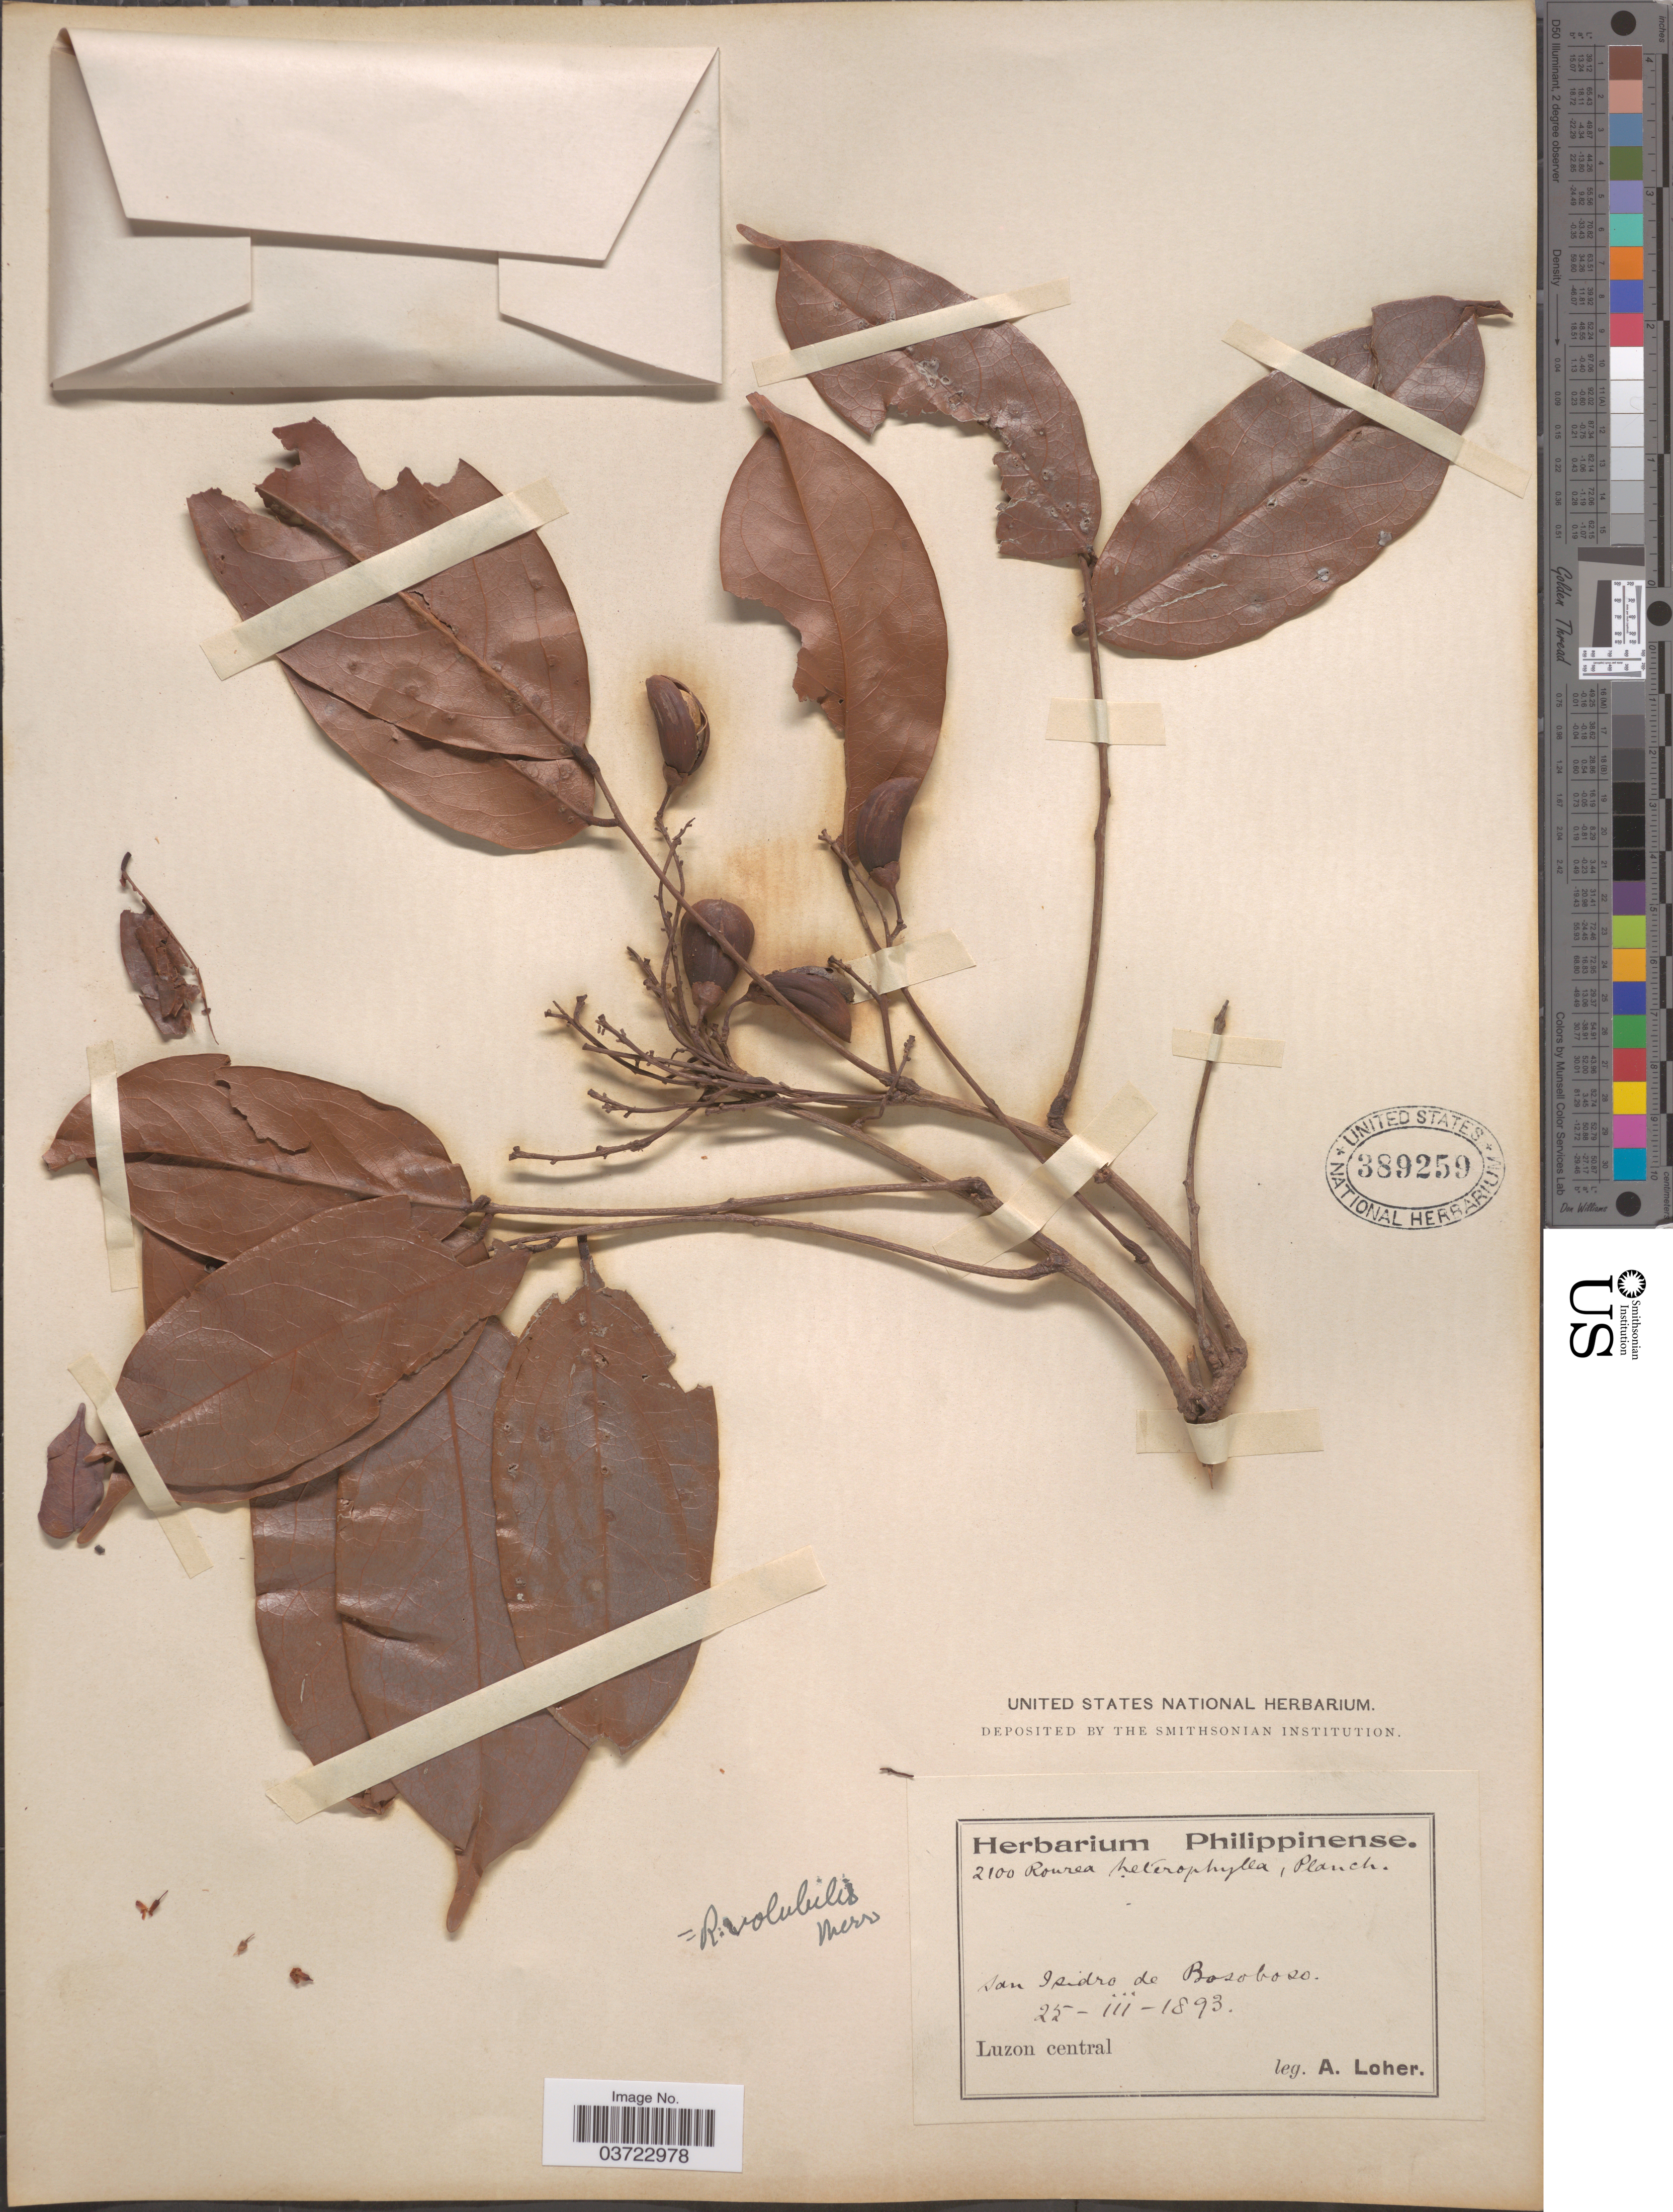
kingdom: Plantae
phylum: Tracheophyta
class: Magnoliopsida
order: Oxalidales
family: Connaraceae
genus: Rourea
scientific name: Rourea volubilis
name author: Merr.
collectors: A. Loher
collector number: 2100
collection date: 1893-03-25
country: Philippines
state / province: Central Luzon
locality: San Isidro de Bosoboso. Luzon central.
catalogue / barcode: US 389259